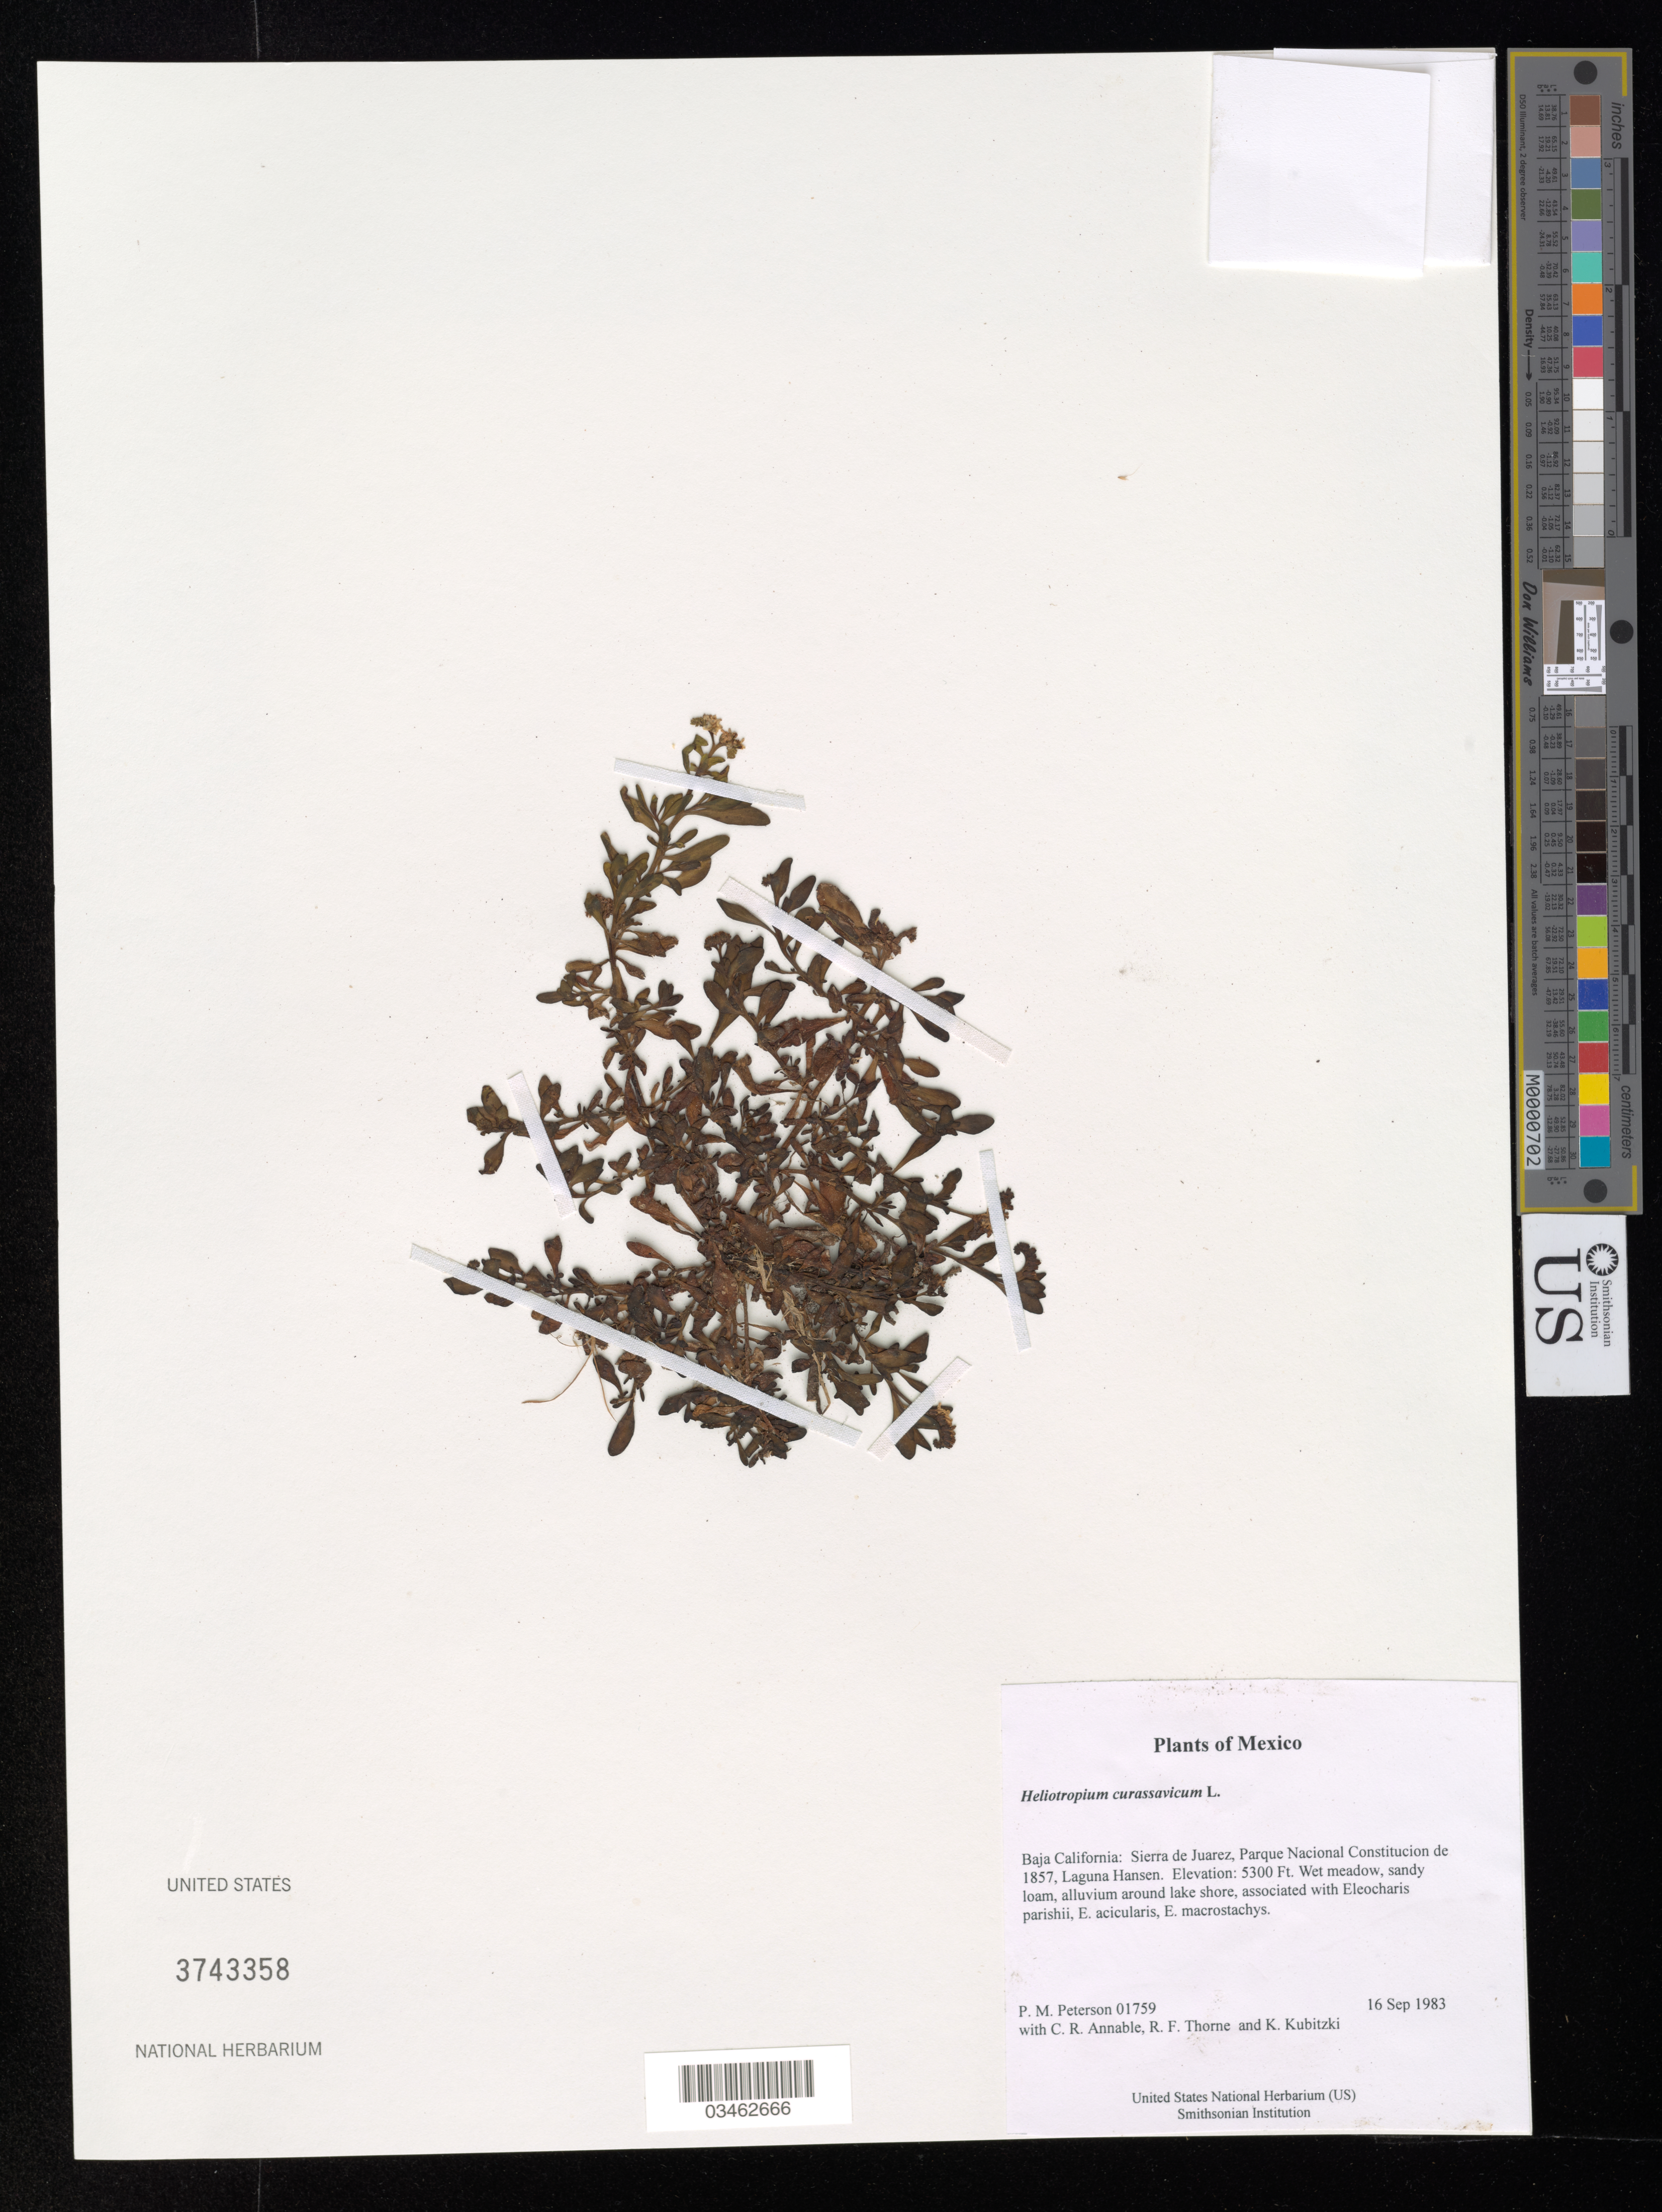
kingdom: Plantae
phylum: Tracheophyta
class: Magnoliopsida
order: Boraginales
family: Heliotropiaceae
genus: Heliotropium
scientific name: Heliotropium curassavicum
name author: L.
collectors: P. M. Peterson, C. R. Annable, R. F. Thorne & K. Kubitzki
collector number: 01759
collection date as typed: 16 Sep 1983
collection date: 1983-09-16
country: Mexico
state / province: Baja California Norte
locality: Sierra de Juarez, Parque Nacional Constitucion de 1857, Laguna Hansen.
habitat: Wet meadow, sandy loam, alluvium around lake shore, associated with Eleocharis parishii, E. acicularis, E. macrostachys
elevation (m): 1615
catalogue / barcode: US 3743358